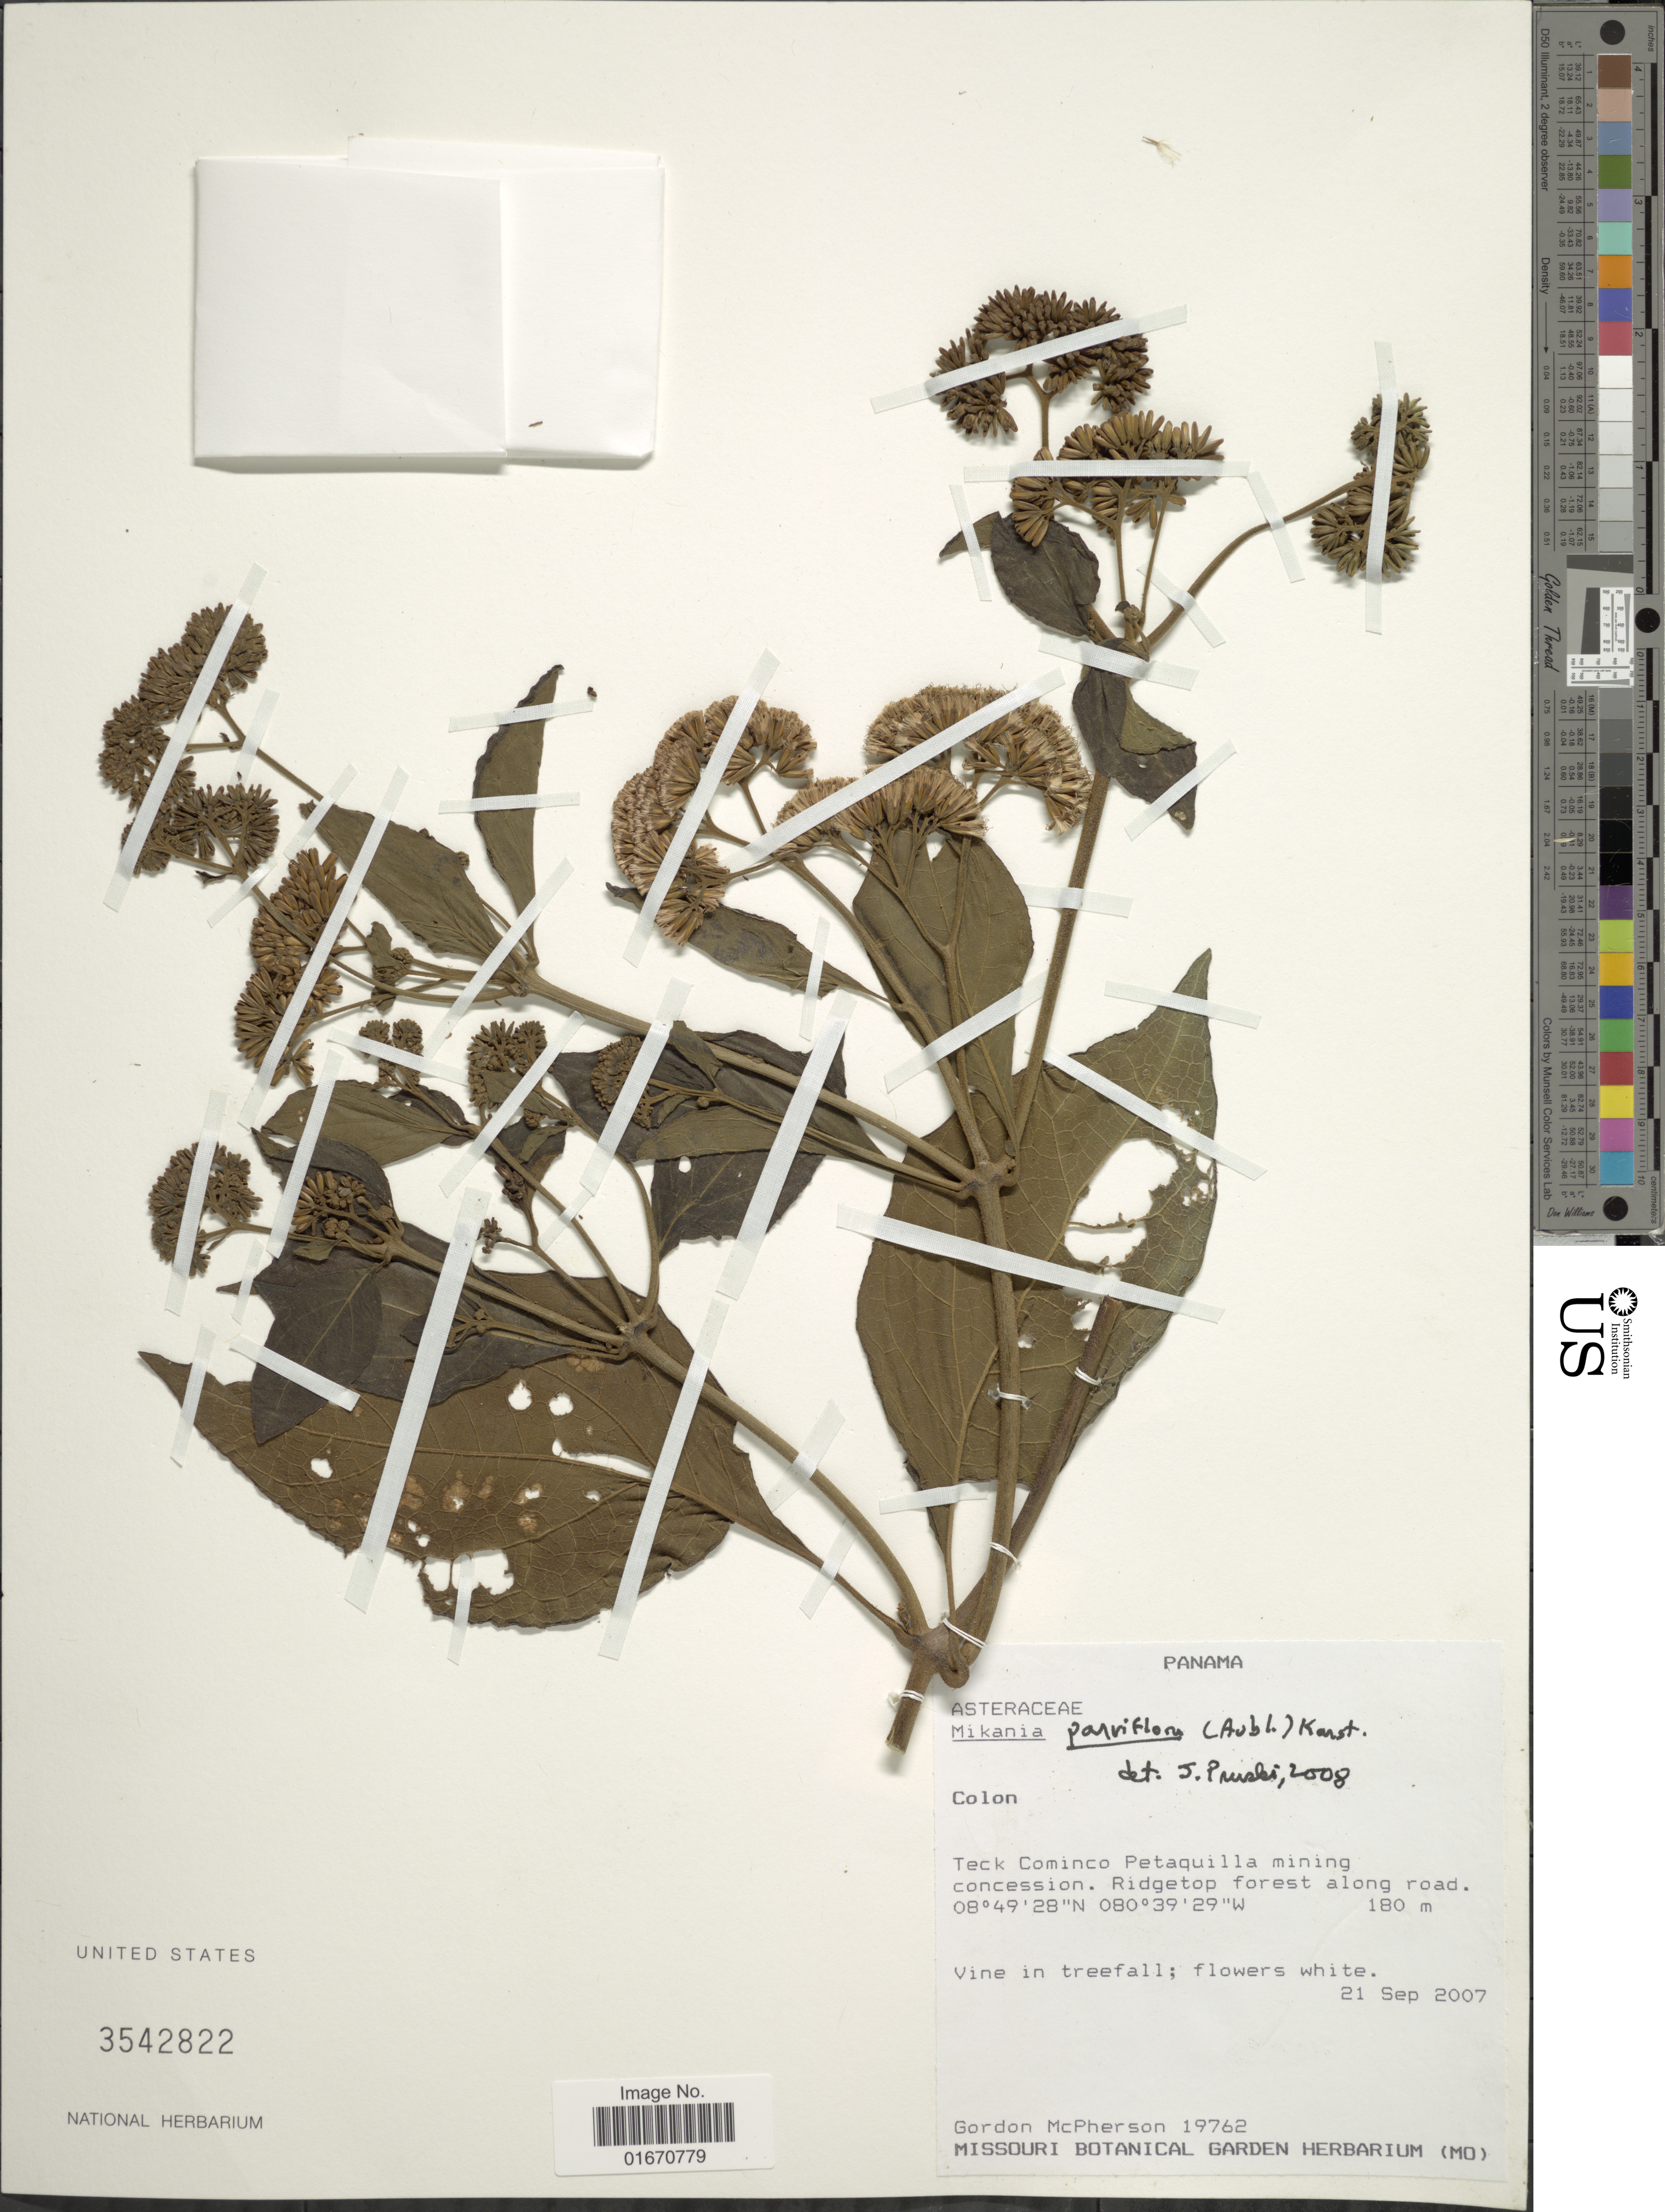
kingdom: Plantae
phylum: Tracheophyta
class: Magnoliopsida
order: Asterales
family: Asteraceae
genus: Mikania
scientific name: Mikania parviflora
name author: (Aubl.) Karst.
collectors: G. D. McPherson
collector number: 19762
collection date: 2007-09-21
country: Panama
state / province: Colón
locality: Teck Cominco Petaquilla mining concession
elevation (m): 180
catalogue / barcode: US 3542822